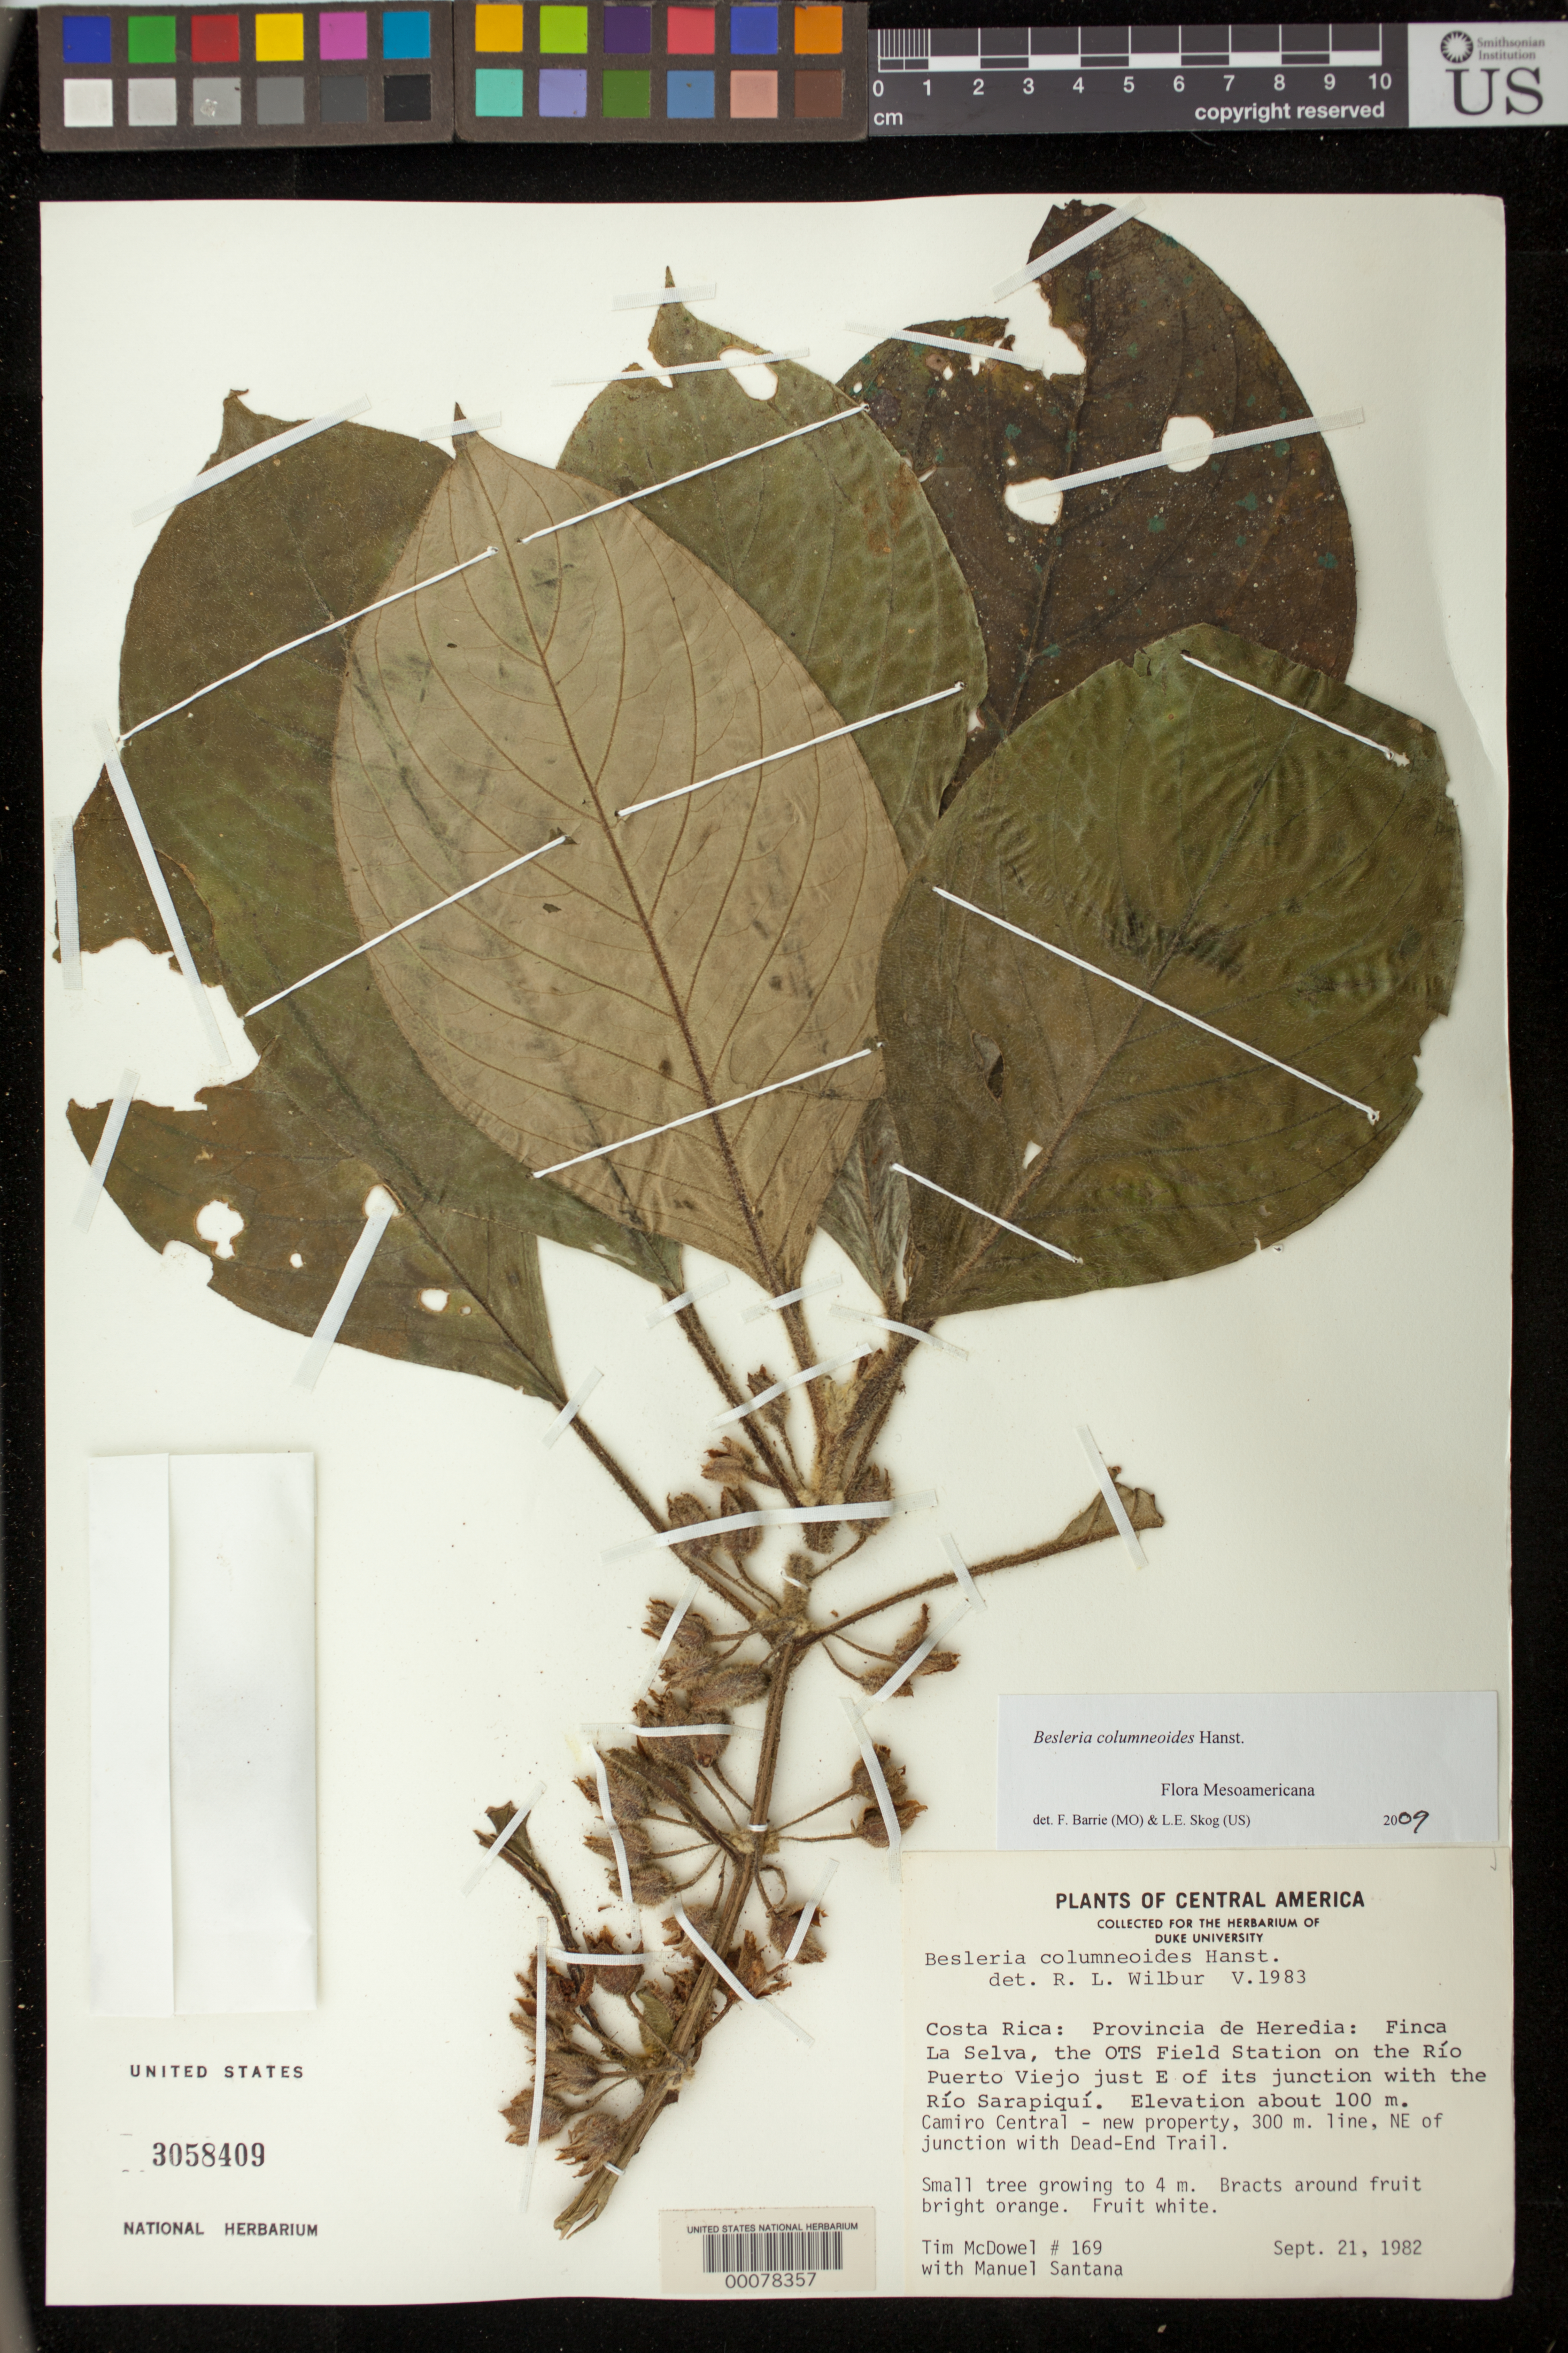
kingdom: Plantae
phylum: Tracheophyta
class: Magnoliopsida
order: Lamiales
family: Gesneriaceae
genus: Besleria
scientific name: Besleria columneoides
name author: Hanst.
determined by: Wilbur, R. L.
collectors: T. McDowell & M. Santana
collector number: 169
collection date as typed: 21 Sep 1982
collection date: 1982-09-21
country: Costa Rica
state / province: Heredia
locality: Finca La Selva, the OTS Field Station on the Rio Puerto Viejo just E of its junction with the Rio Sarapiqui, Camiro central - new property, 300 m line, NE of junction with dead-end trail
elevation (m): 300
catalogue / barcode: US 3058409